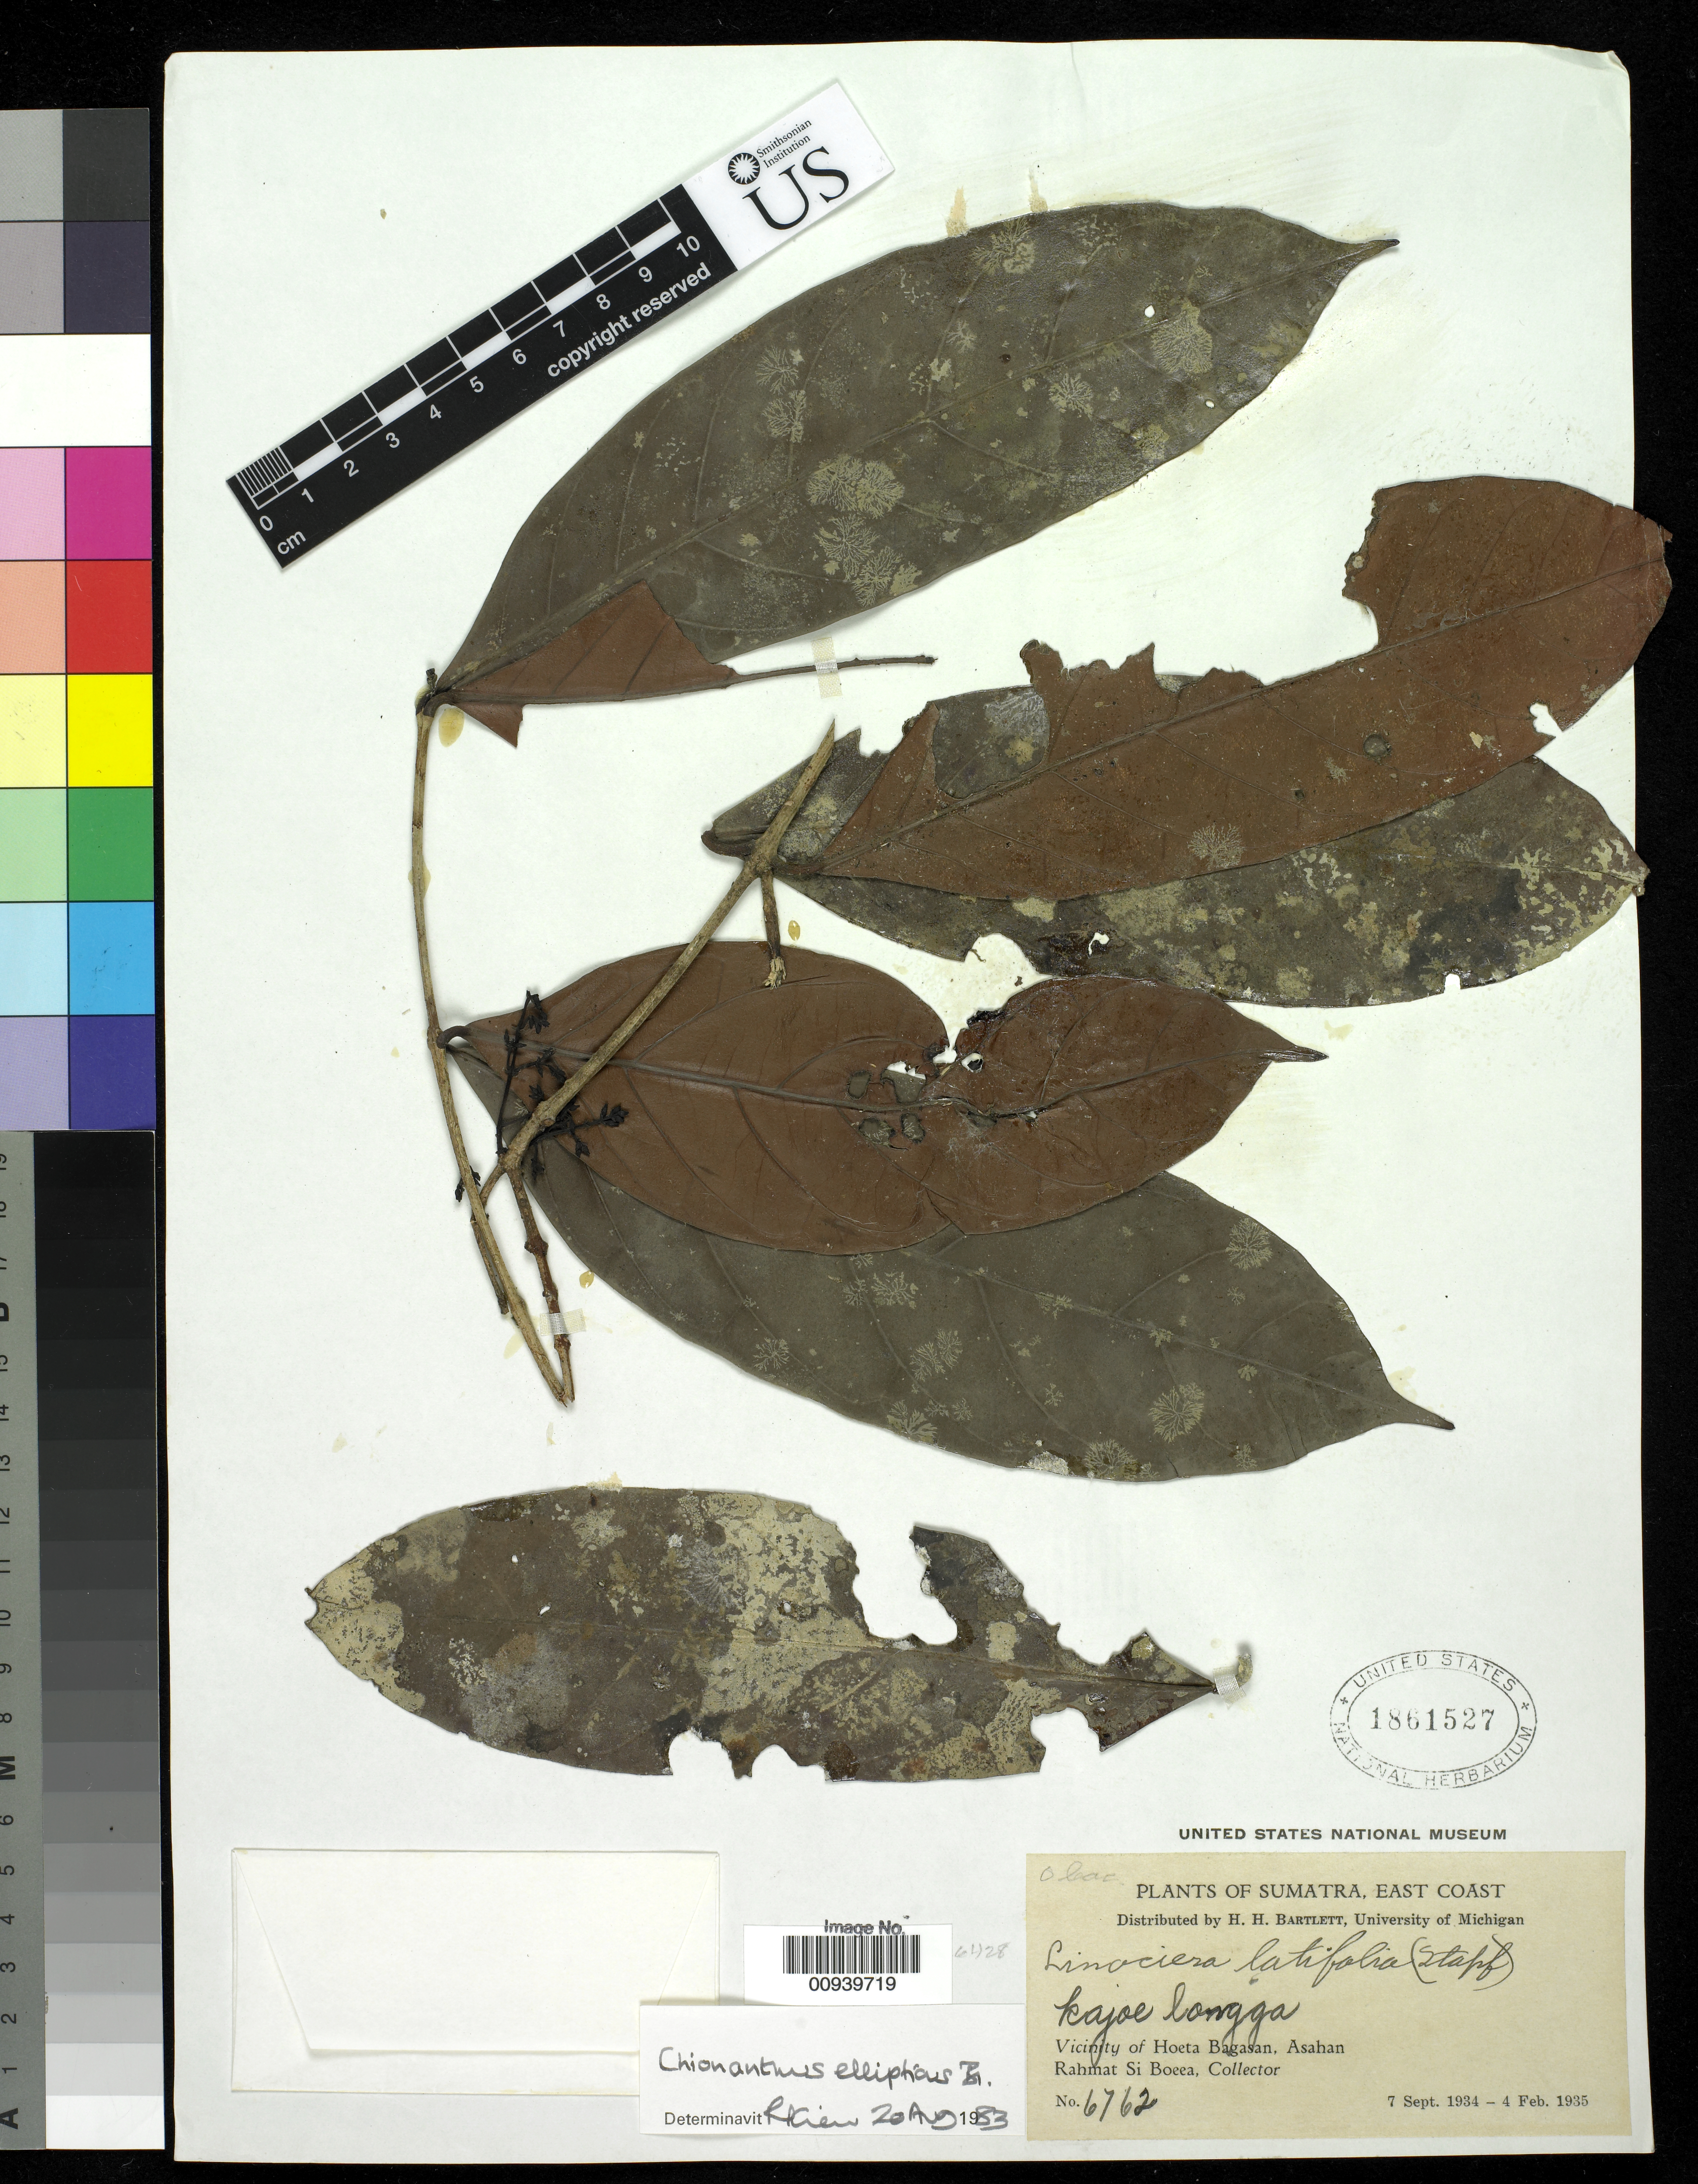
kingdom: Plantae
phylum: Tracheophyta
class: Magnoliopsida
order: Lamiales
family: Oleaceae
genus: Chionanthus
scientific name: Chionanthus ellipticus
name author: Blume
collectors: Rahmat Si Boeea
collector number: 6762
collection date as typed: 07 Sep 1934 to 04 Feb 1935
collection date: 1934-09-07/1935-02-04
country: Indonesia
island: Sumatra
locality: East coast; vicinity of Hoeta Bagasan, Asahan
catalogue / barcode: US 1861527